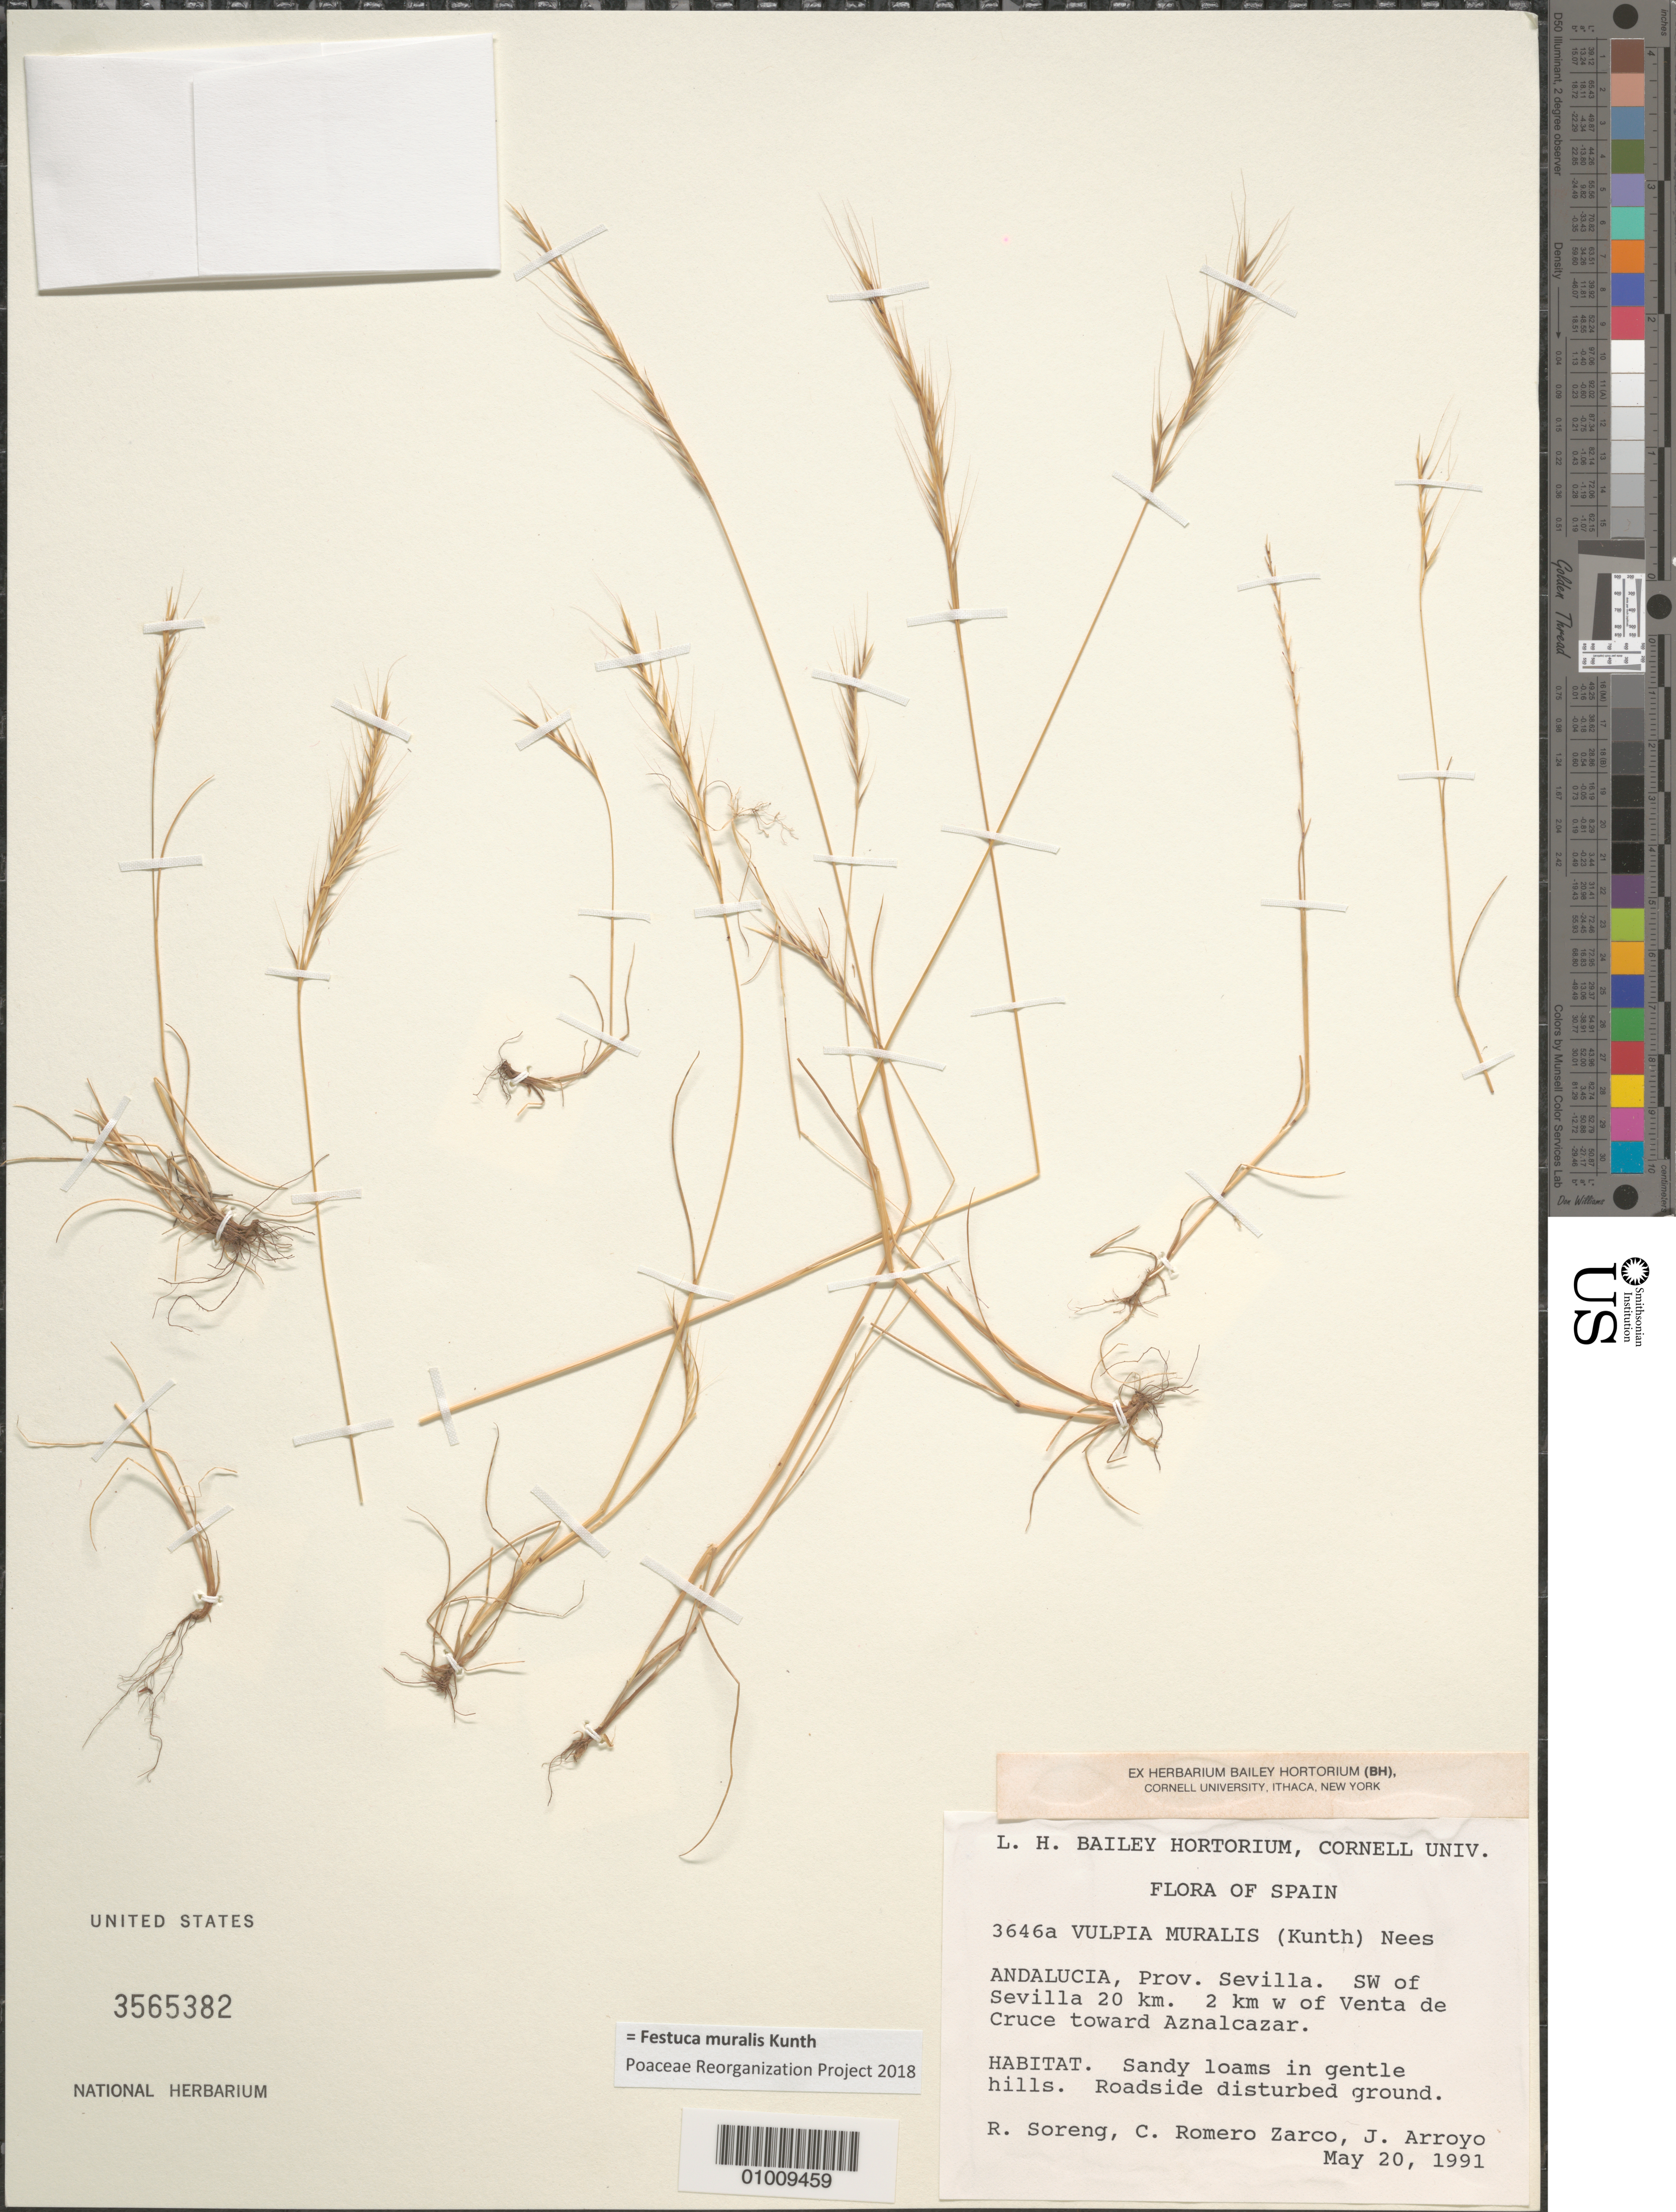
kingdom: Plantae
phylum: Tracheophyta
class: Liliopsida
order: Poales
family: Poaceae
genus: Festuca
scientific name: Festuca muralis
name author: Kunth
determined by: Poaceae Reorganization Project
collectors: R. J. Soreng, C. Romero Zarco & J. Arroyo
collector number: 3646-a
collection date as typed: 20 May 1991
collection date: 1991-05-20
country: Spain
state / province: Andalucia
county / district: Sevilla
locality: SW of Sevilla 20 km 2 km W of Venta de Cruce toward Aznalcazar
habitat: Sandy loams in gentle hills. Roadside disturbed ground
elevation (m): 30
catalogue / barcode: US 3565382